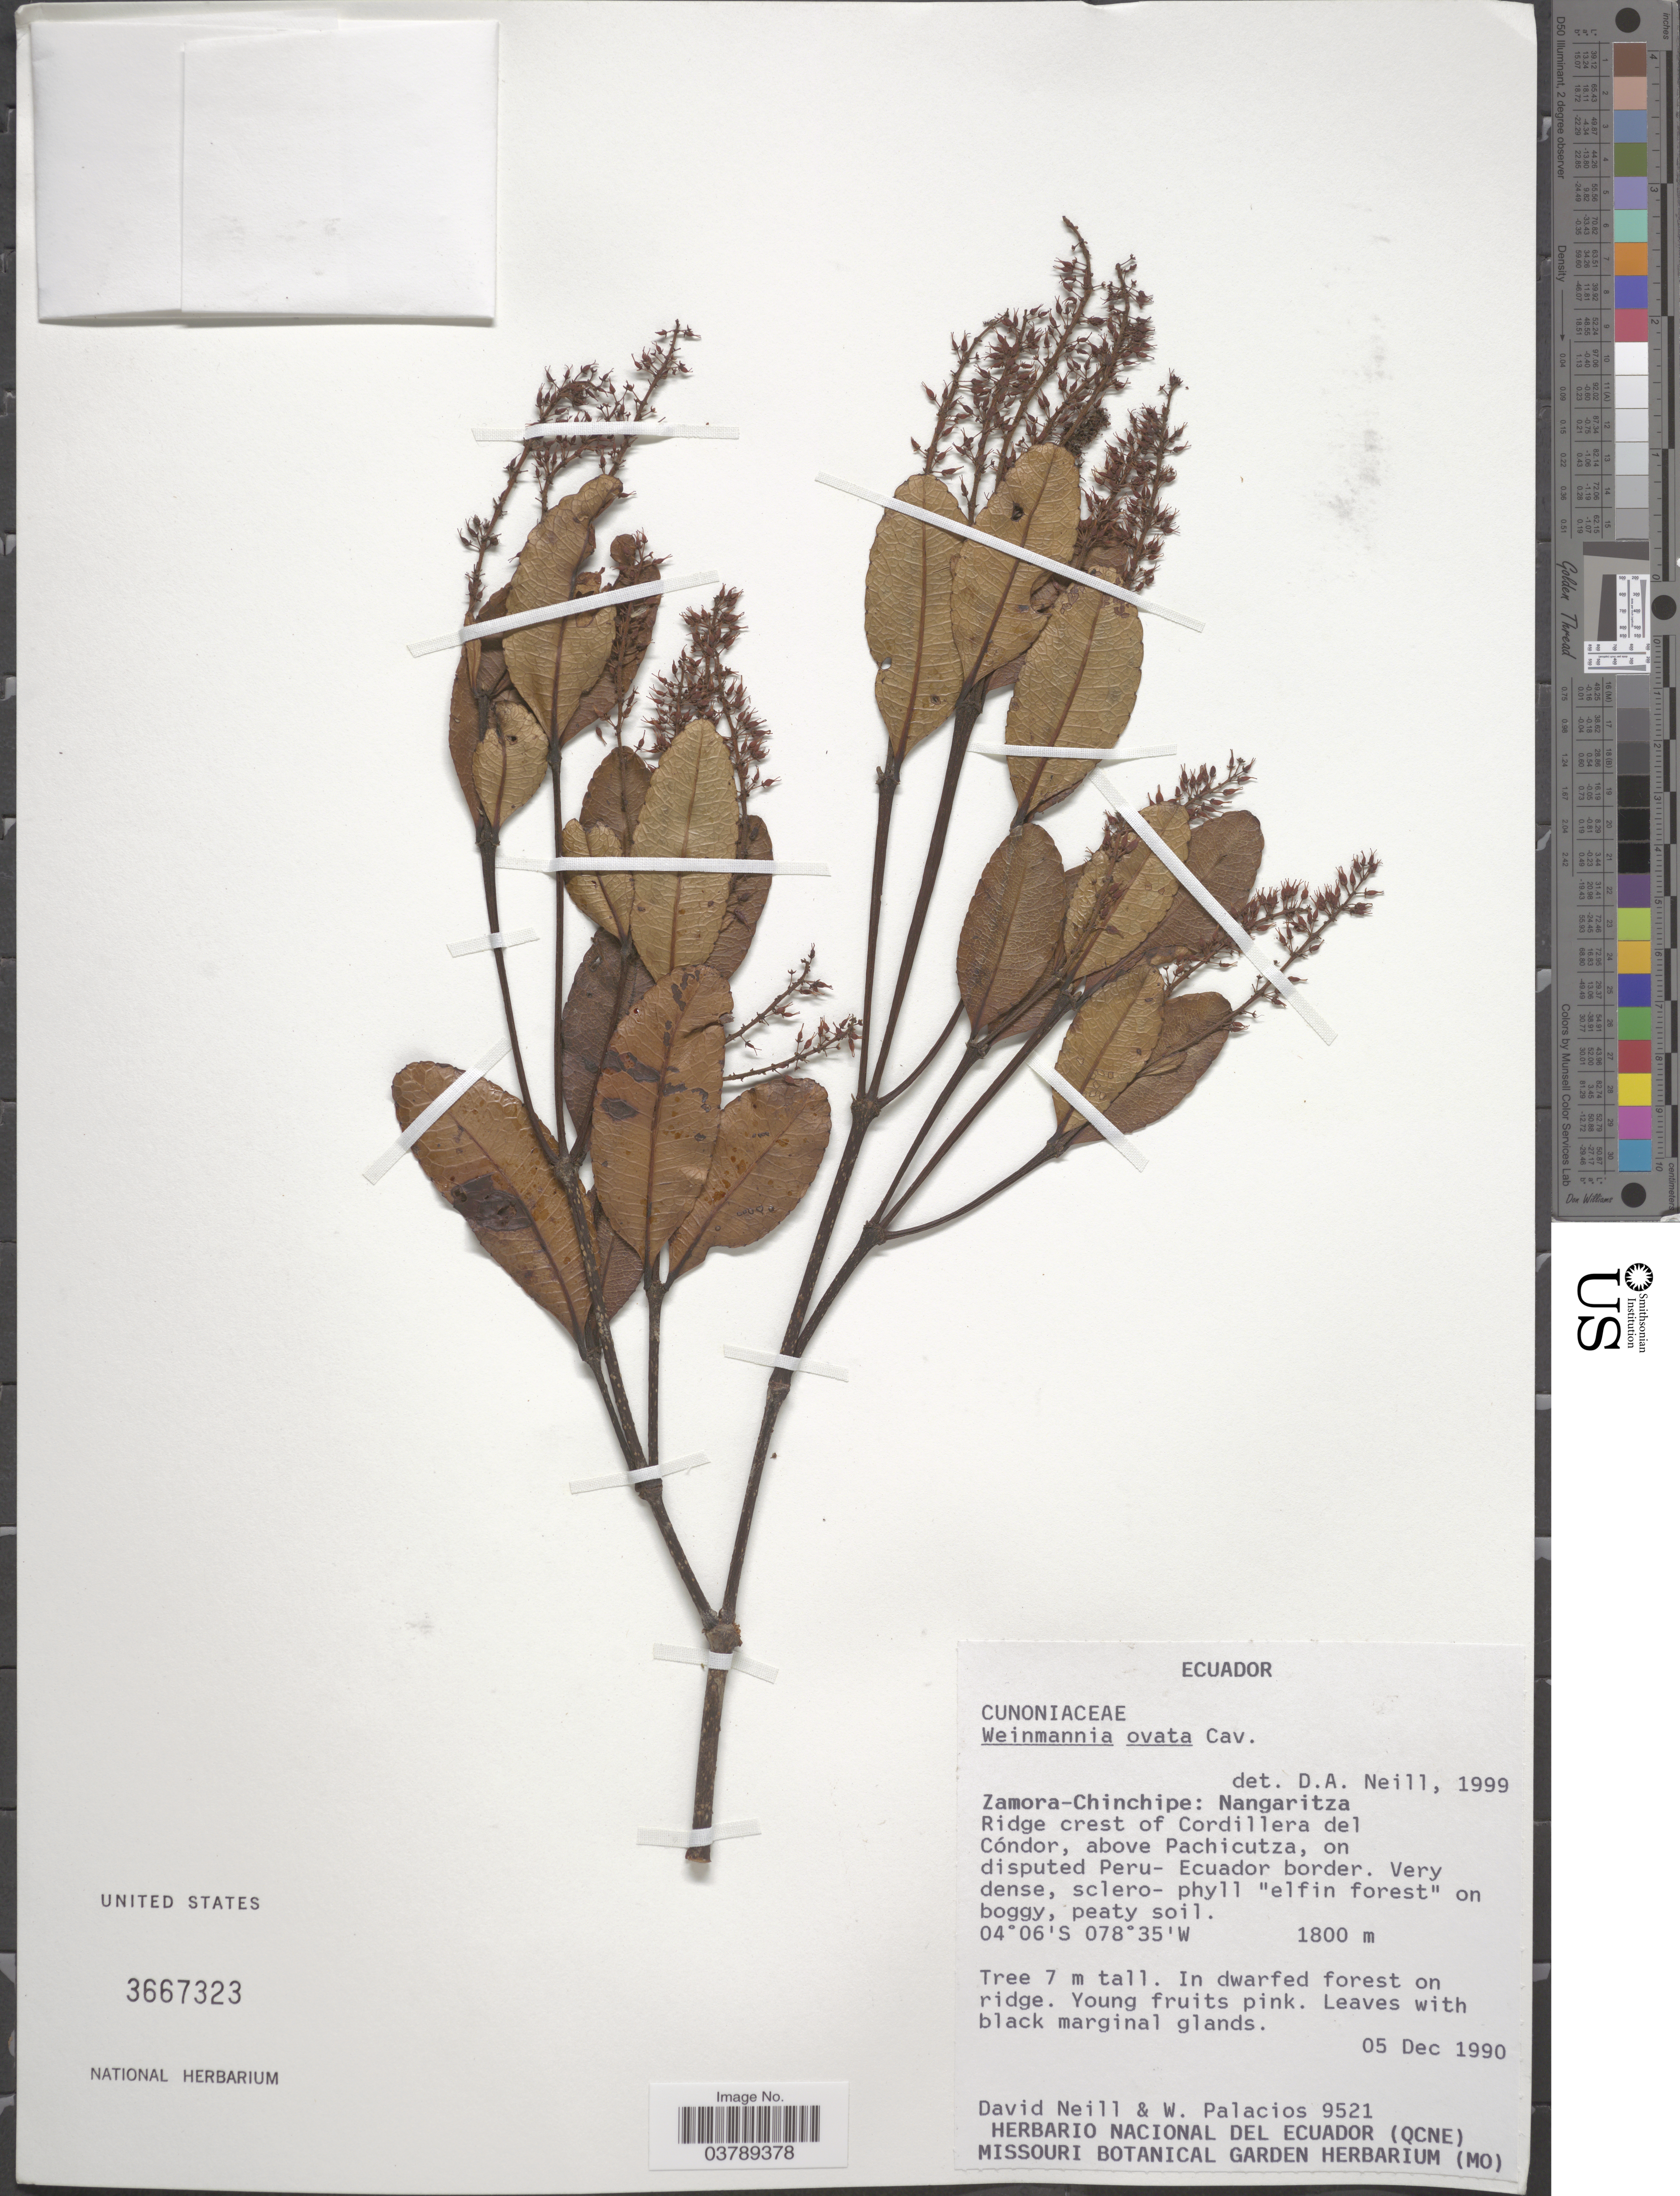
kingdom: Plantae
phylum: Tracheophyta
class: Magnoliopsida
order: Oxalidales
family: Cunoniaceae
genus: Weinmannia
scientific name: Weinmannia ovata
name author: Cav.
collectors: D. Neill & W. Palacios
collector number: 9521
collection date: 1990-12-05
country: Ecuador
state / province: Zamora-Chinchipe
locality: Nangaritza. Ridge crest of Cordillera del Cóndor, above Pachicutza, on disputed Peru - Ecuador border.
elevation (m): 1800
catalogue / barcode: US 3667323